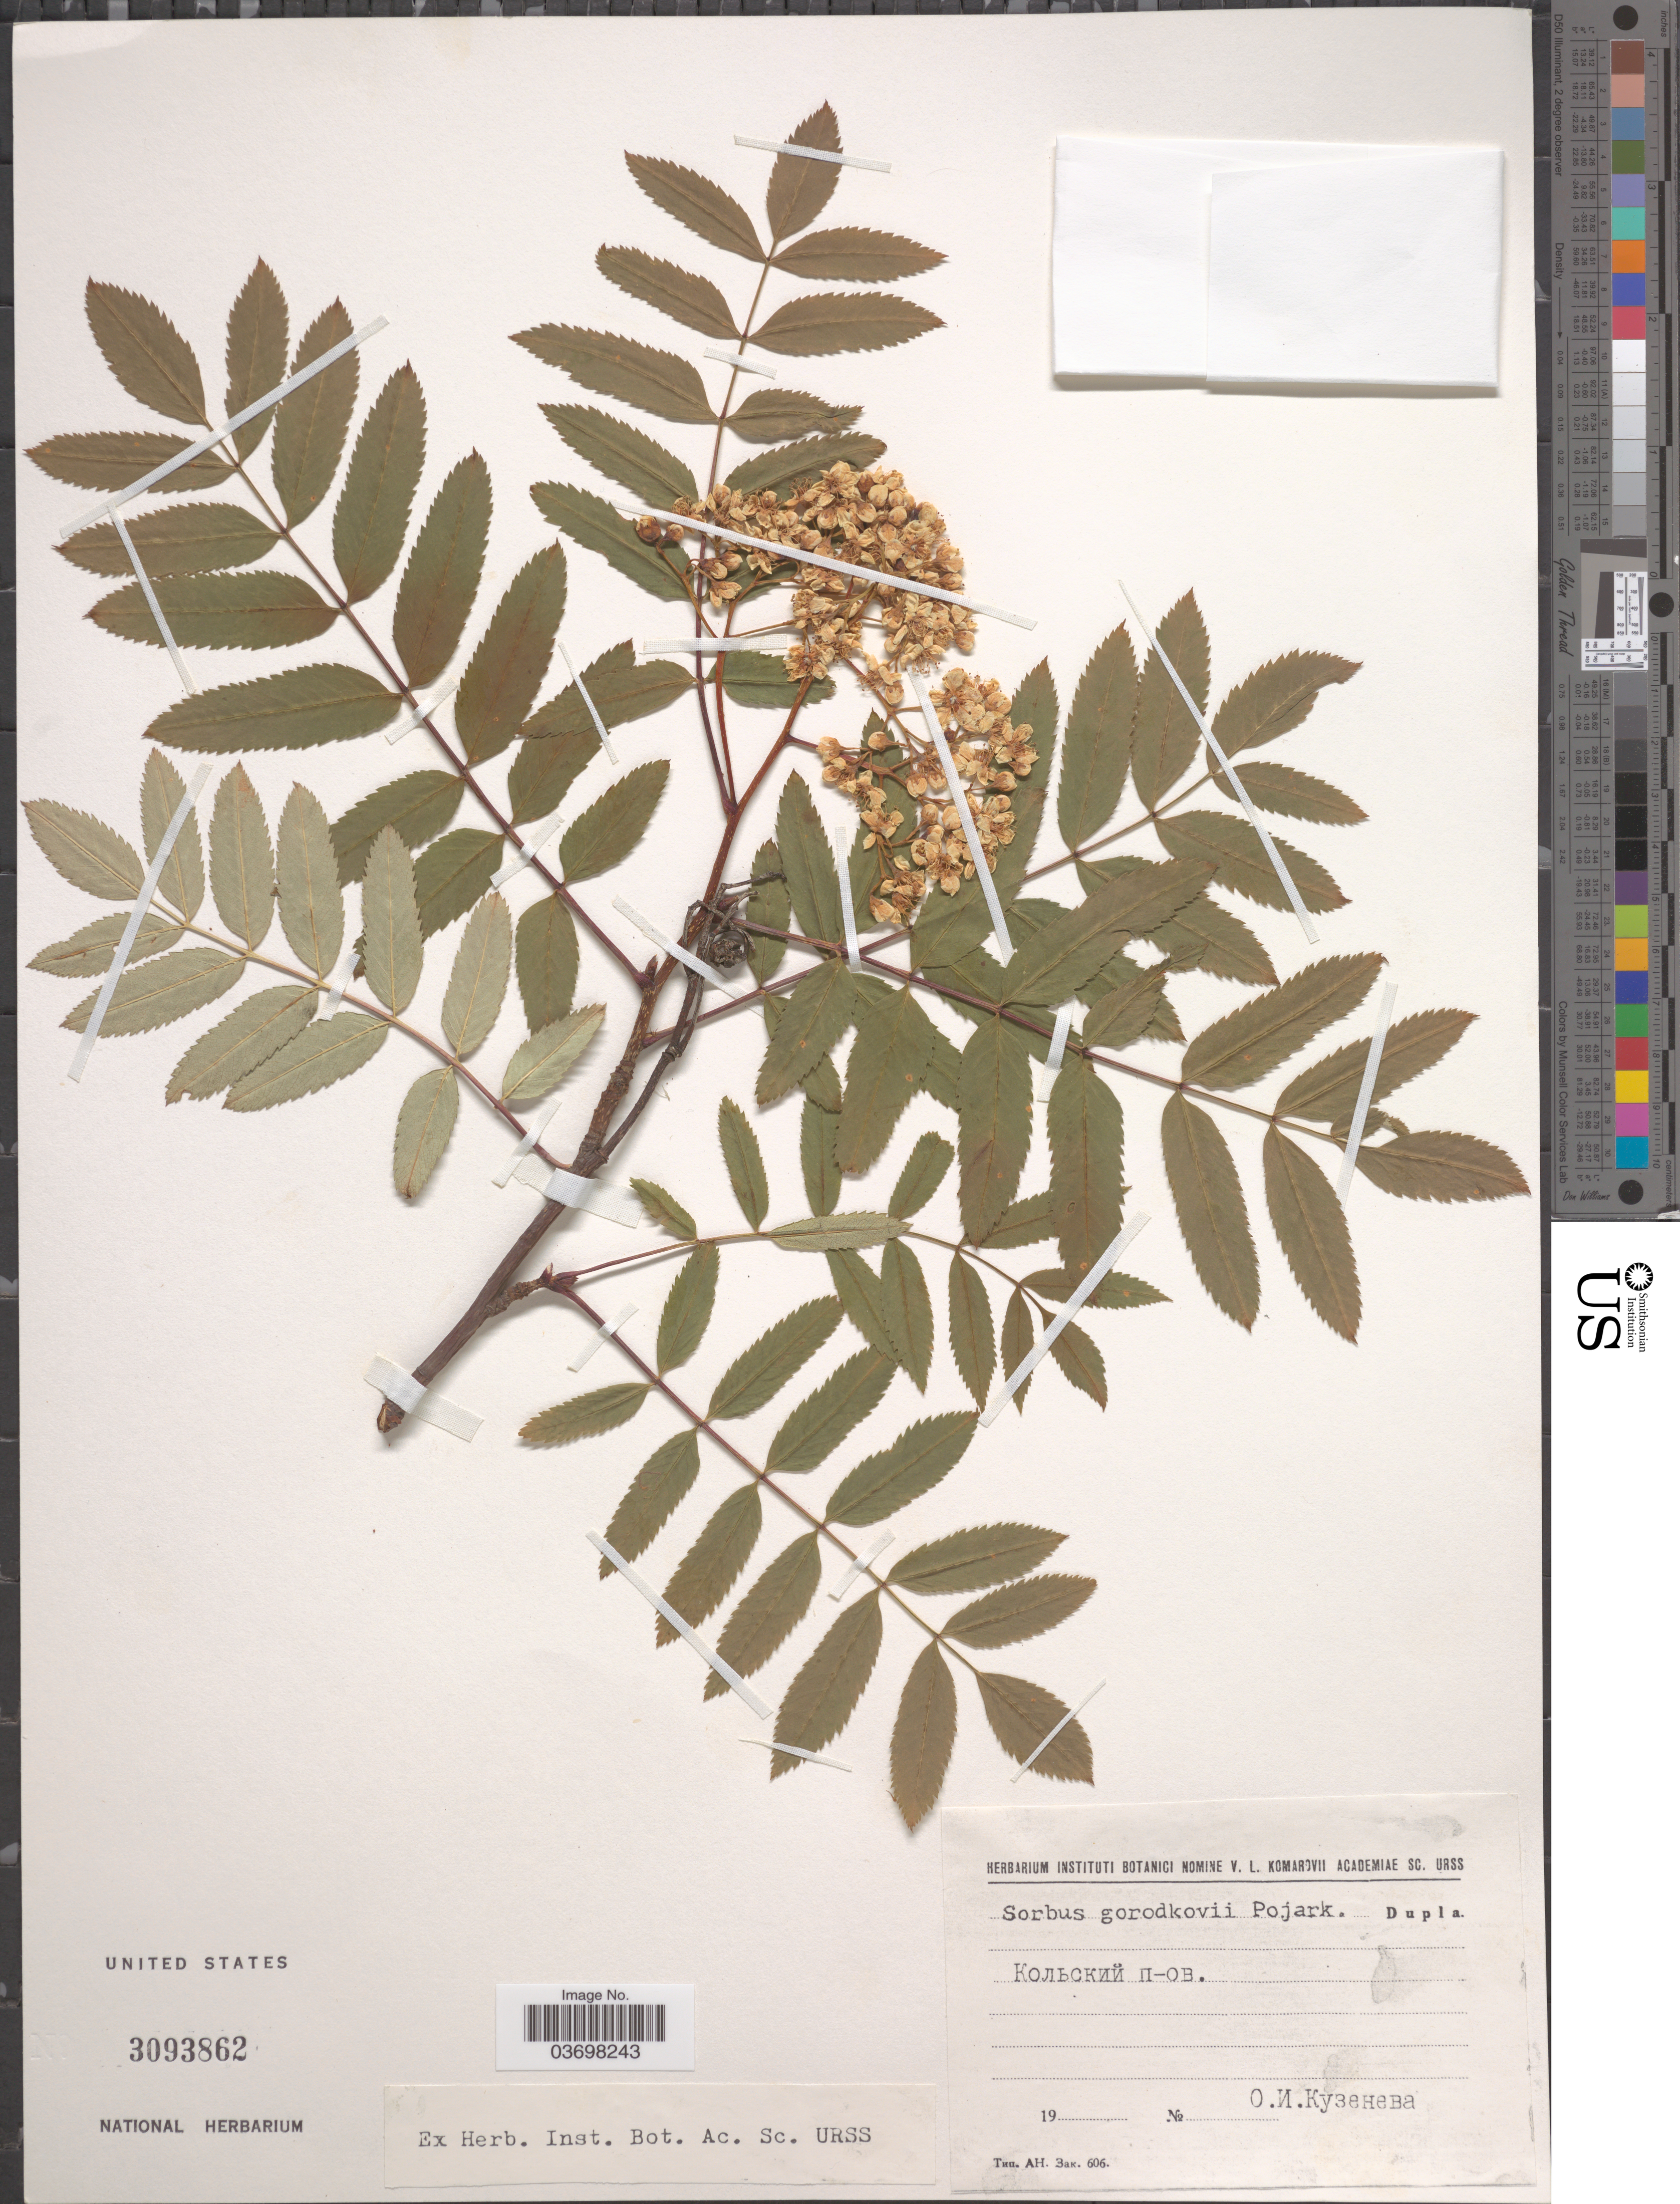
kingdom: Plantae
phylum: Tracheophyta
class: Magnoliopsida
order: Rosales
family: Rosaceae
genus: Sorbus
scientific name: Sorbus gorodkovii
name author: Pojark.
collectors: O. I. Kuzeneva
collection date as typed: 19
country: Russian Federation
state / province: Murmansk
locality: Kola Peninsula.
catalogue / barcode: US 3093862